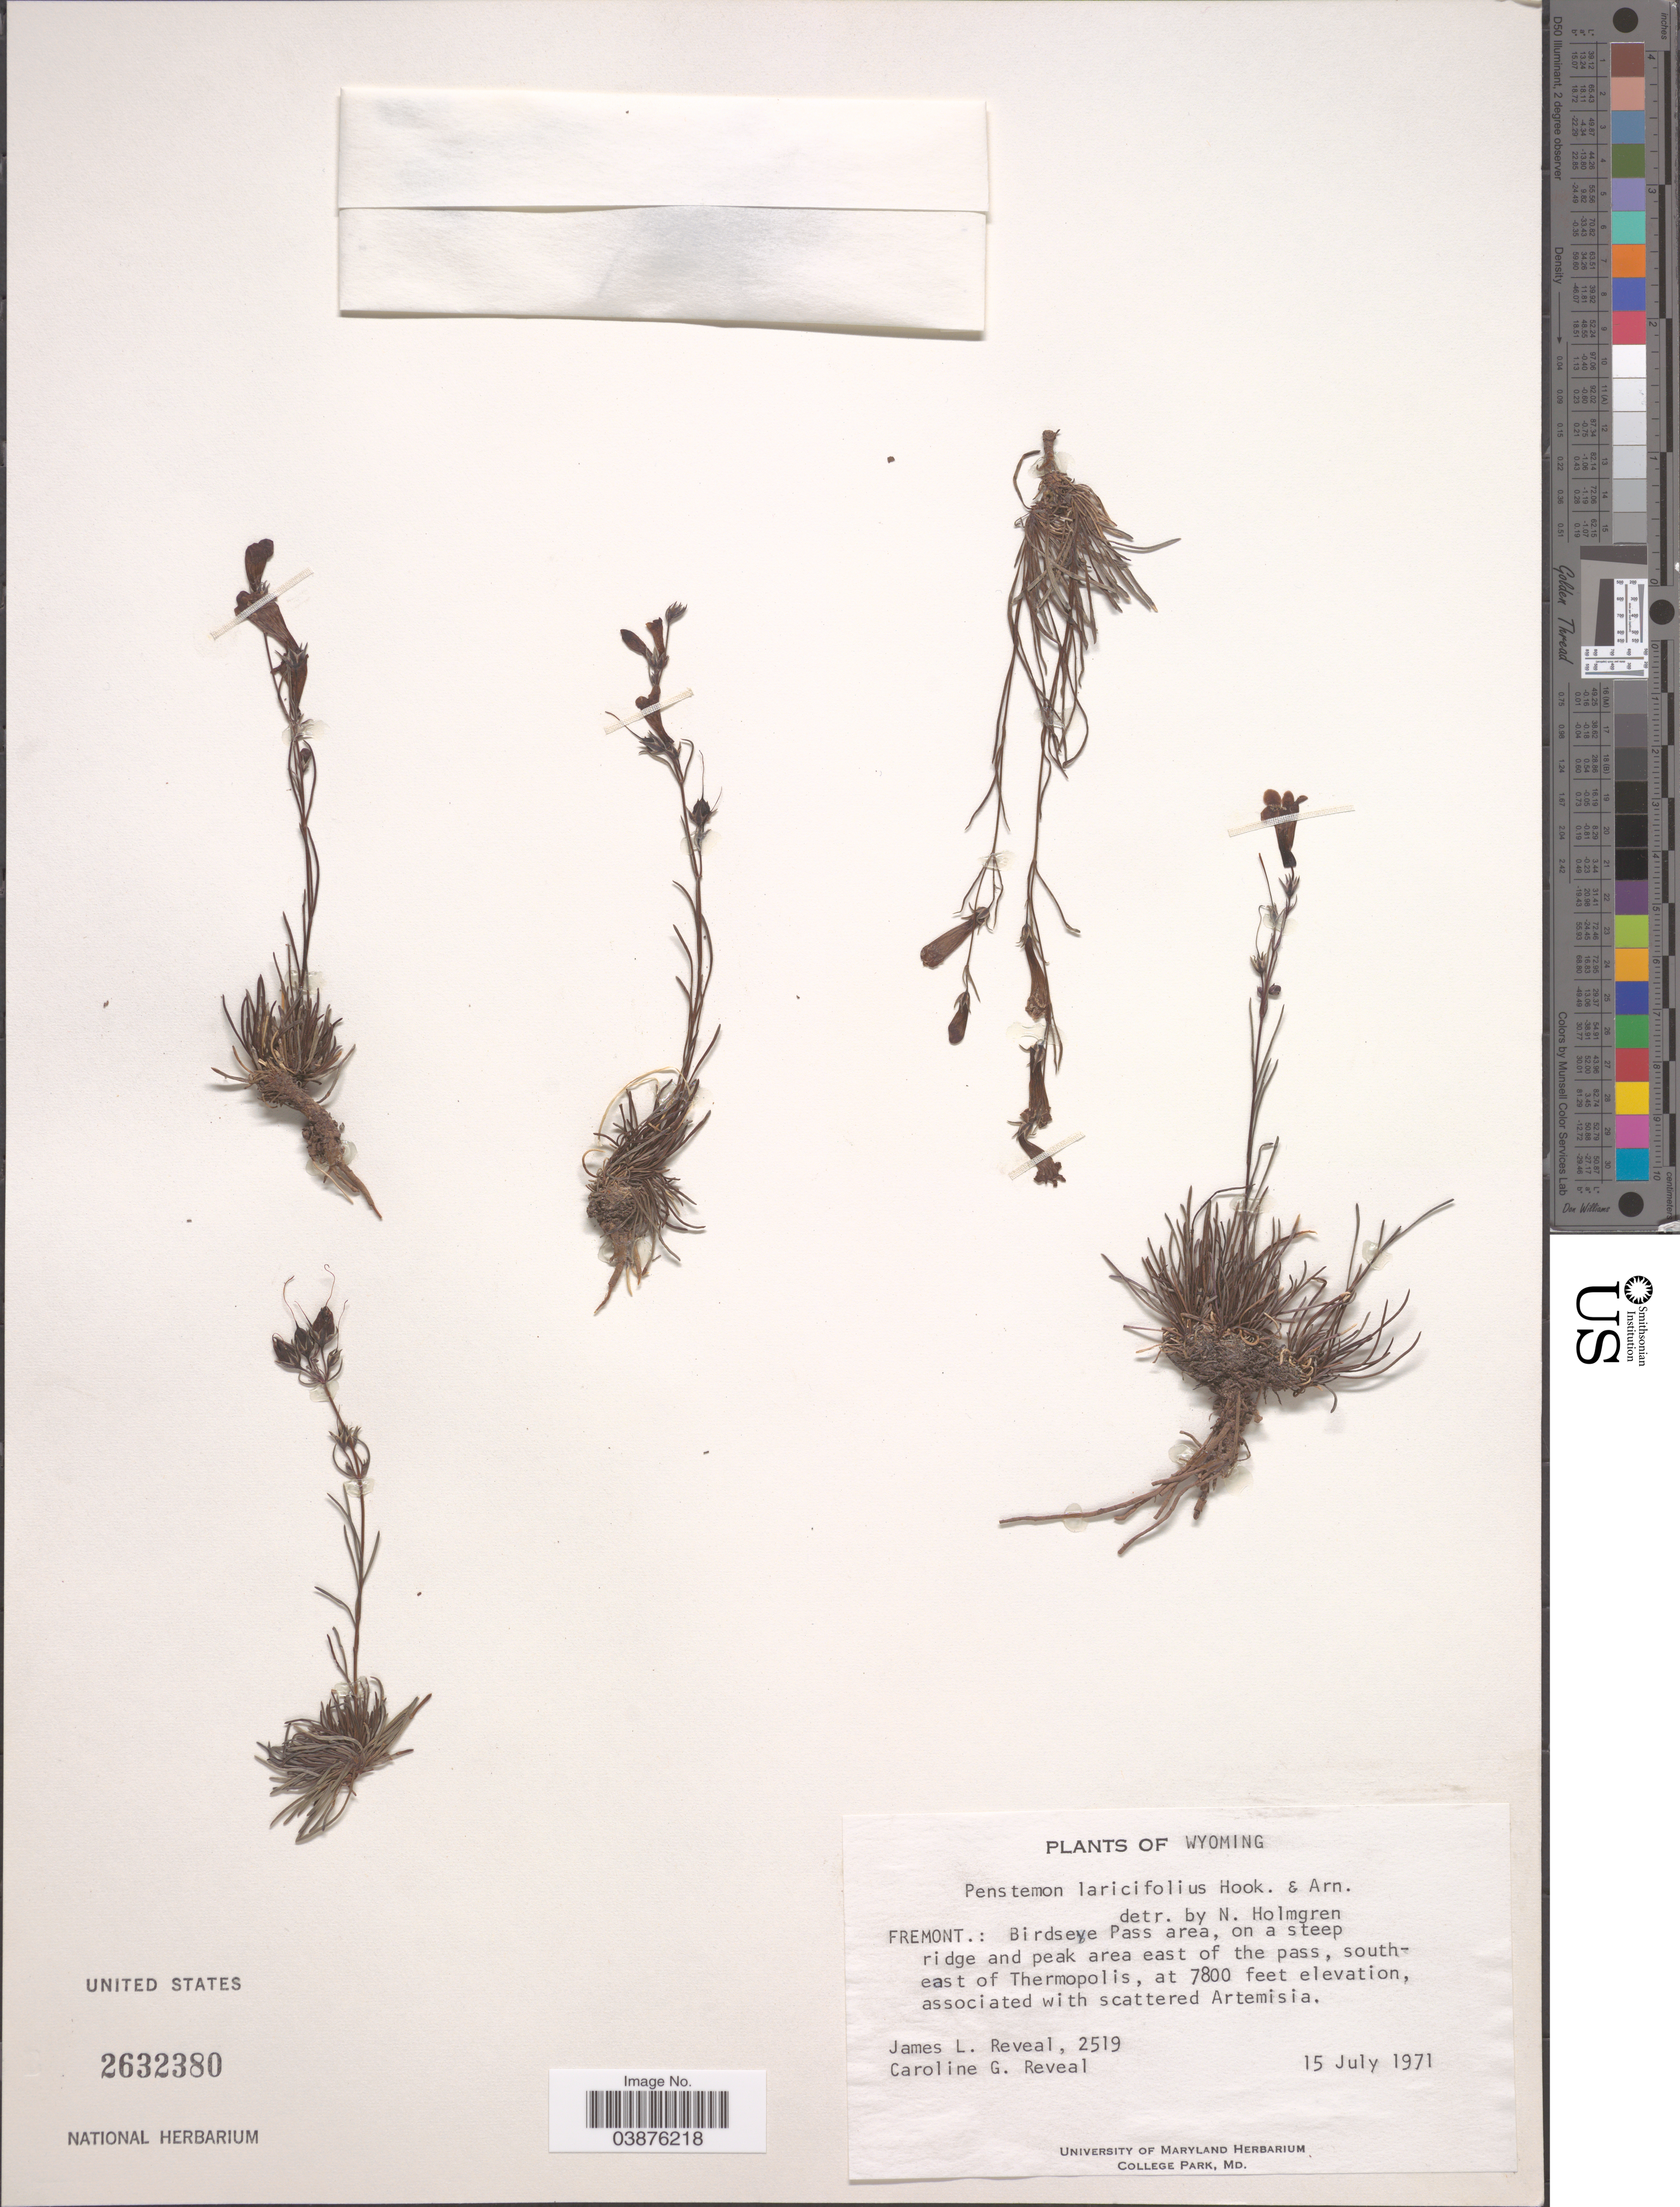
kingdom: Plantae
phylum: Tracheophyta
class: Magnoliopsida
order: Lamiales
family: Plantaginaceae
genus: Penstemon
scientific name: Penstemon laricifolius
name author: Hook. & Arn.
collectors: J. L. Reveal & C. G. Reveal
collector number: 2519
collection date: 1971-07-15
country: United States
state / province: Wyoming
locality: Fremont.: Birdseye Pass area, on a steep ridge and peak area east of the pass, southeast of Thermopolis.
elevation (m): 2377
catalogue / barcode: US 2632380